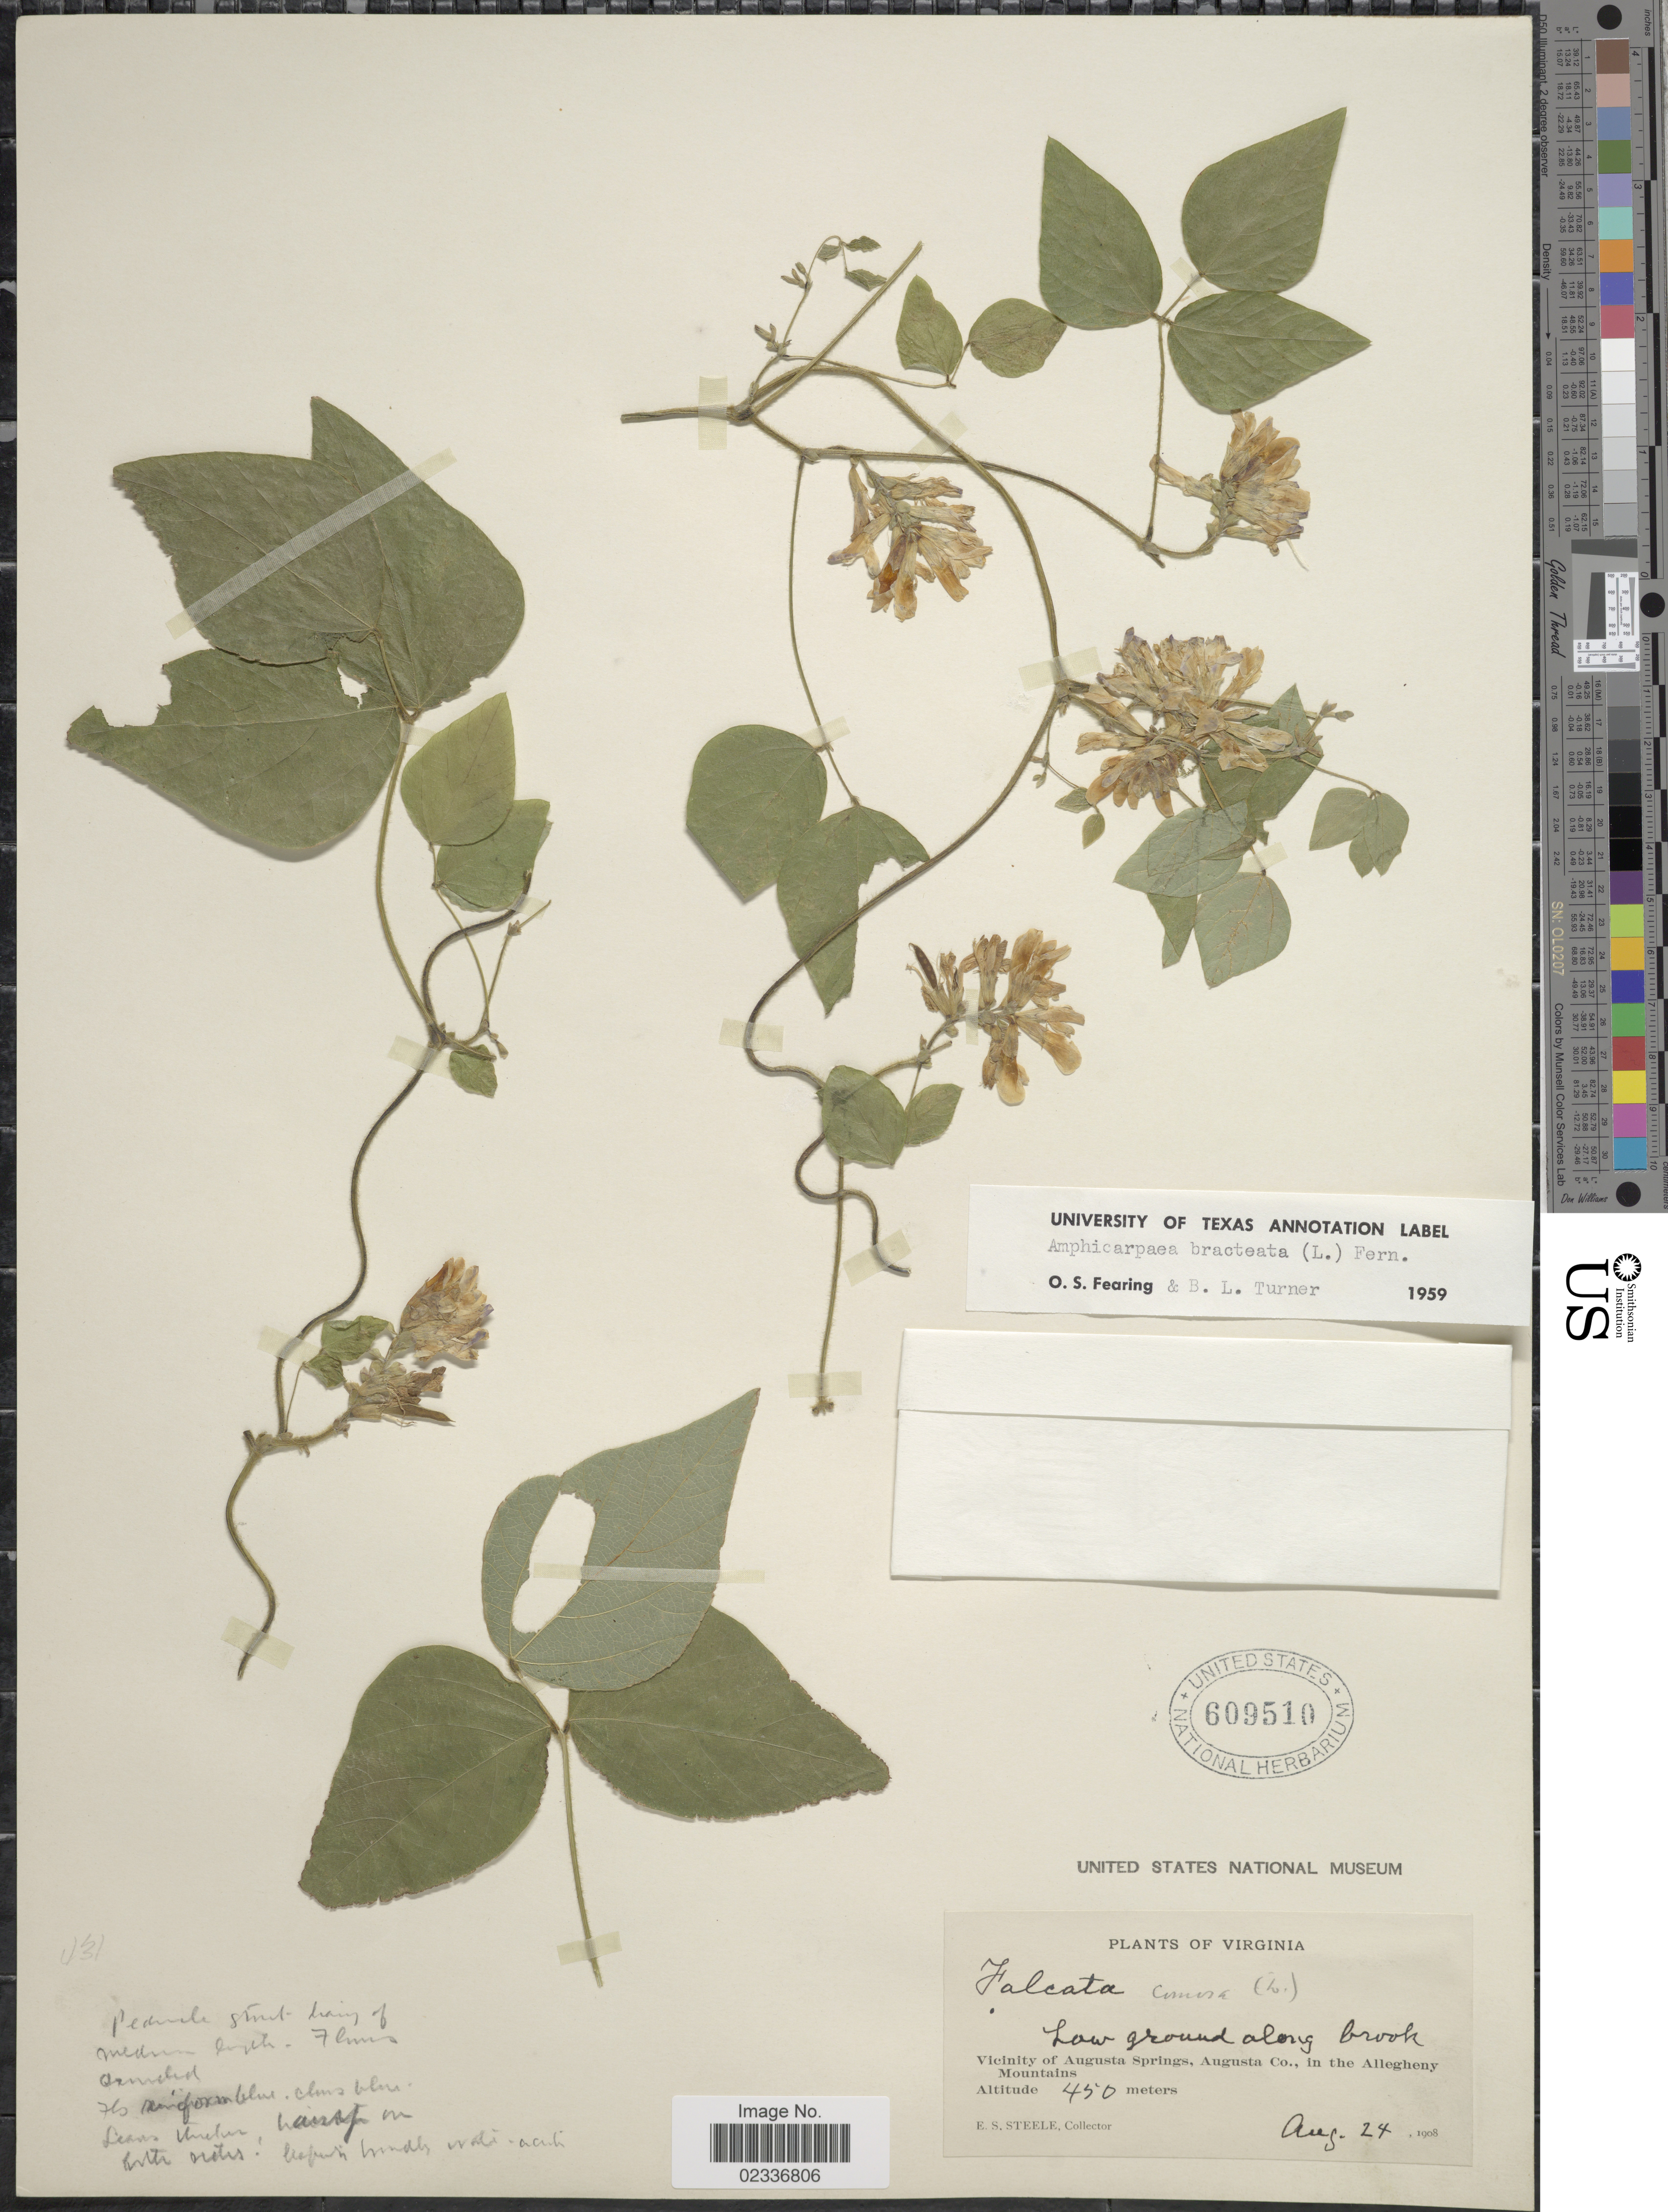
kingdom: Plantae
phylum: Tracheophyta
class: Magnoliopsida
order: Fabales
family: Fabaceae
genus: Amphicarpaea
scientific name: Amphicarpaea bracteata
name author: (L.) Fernald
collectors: E. Steele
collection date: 1908-08-24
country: United States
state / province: Virginia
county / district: Augusta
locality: Low ground along brook, vicinity of Augusta Springs, Augusta Co., in the Allegheny Mountains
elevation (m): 450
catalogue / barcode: US 609510